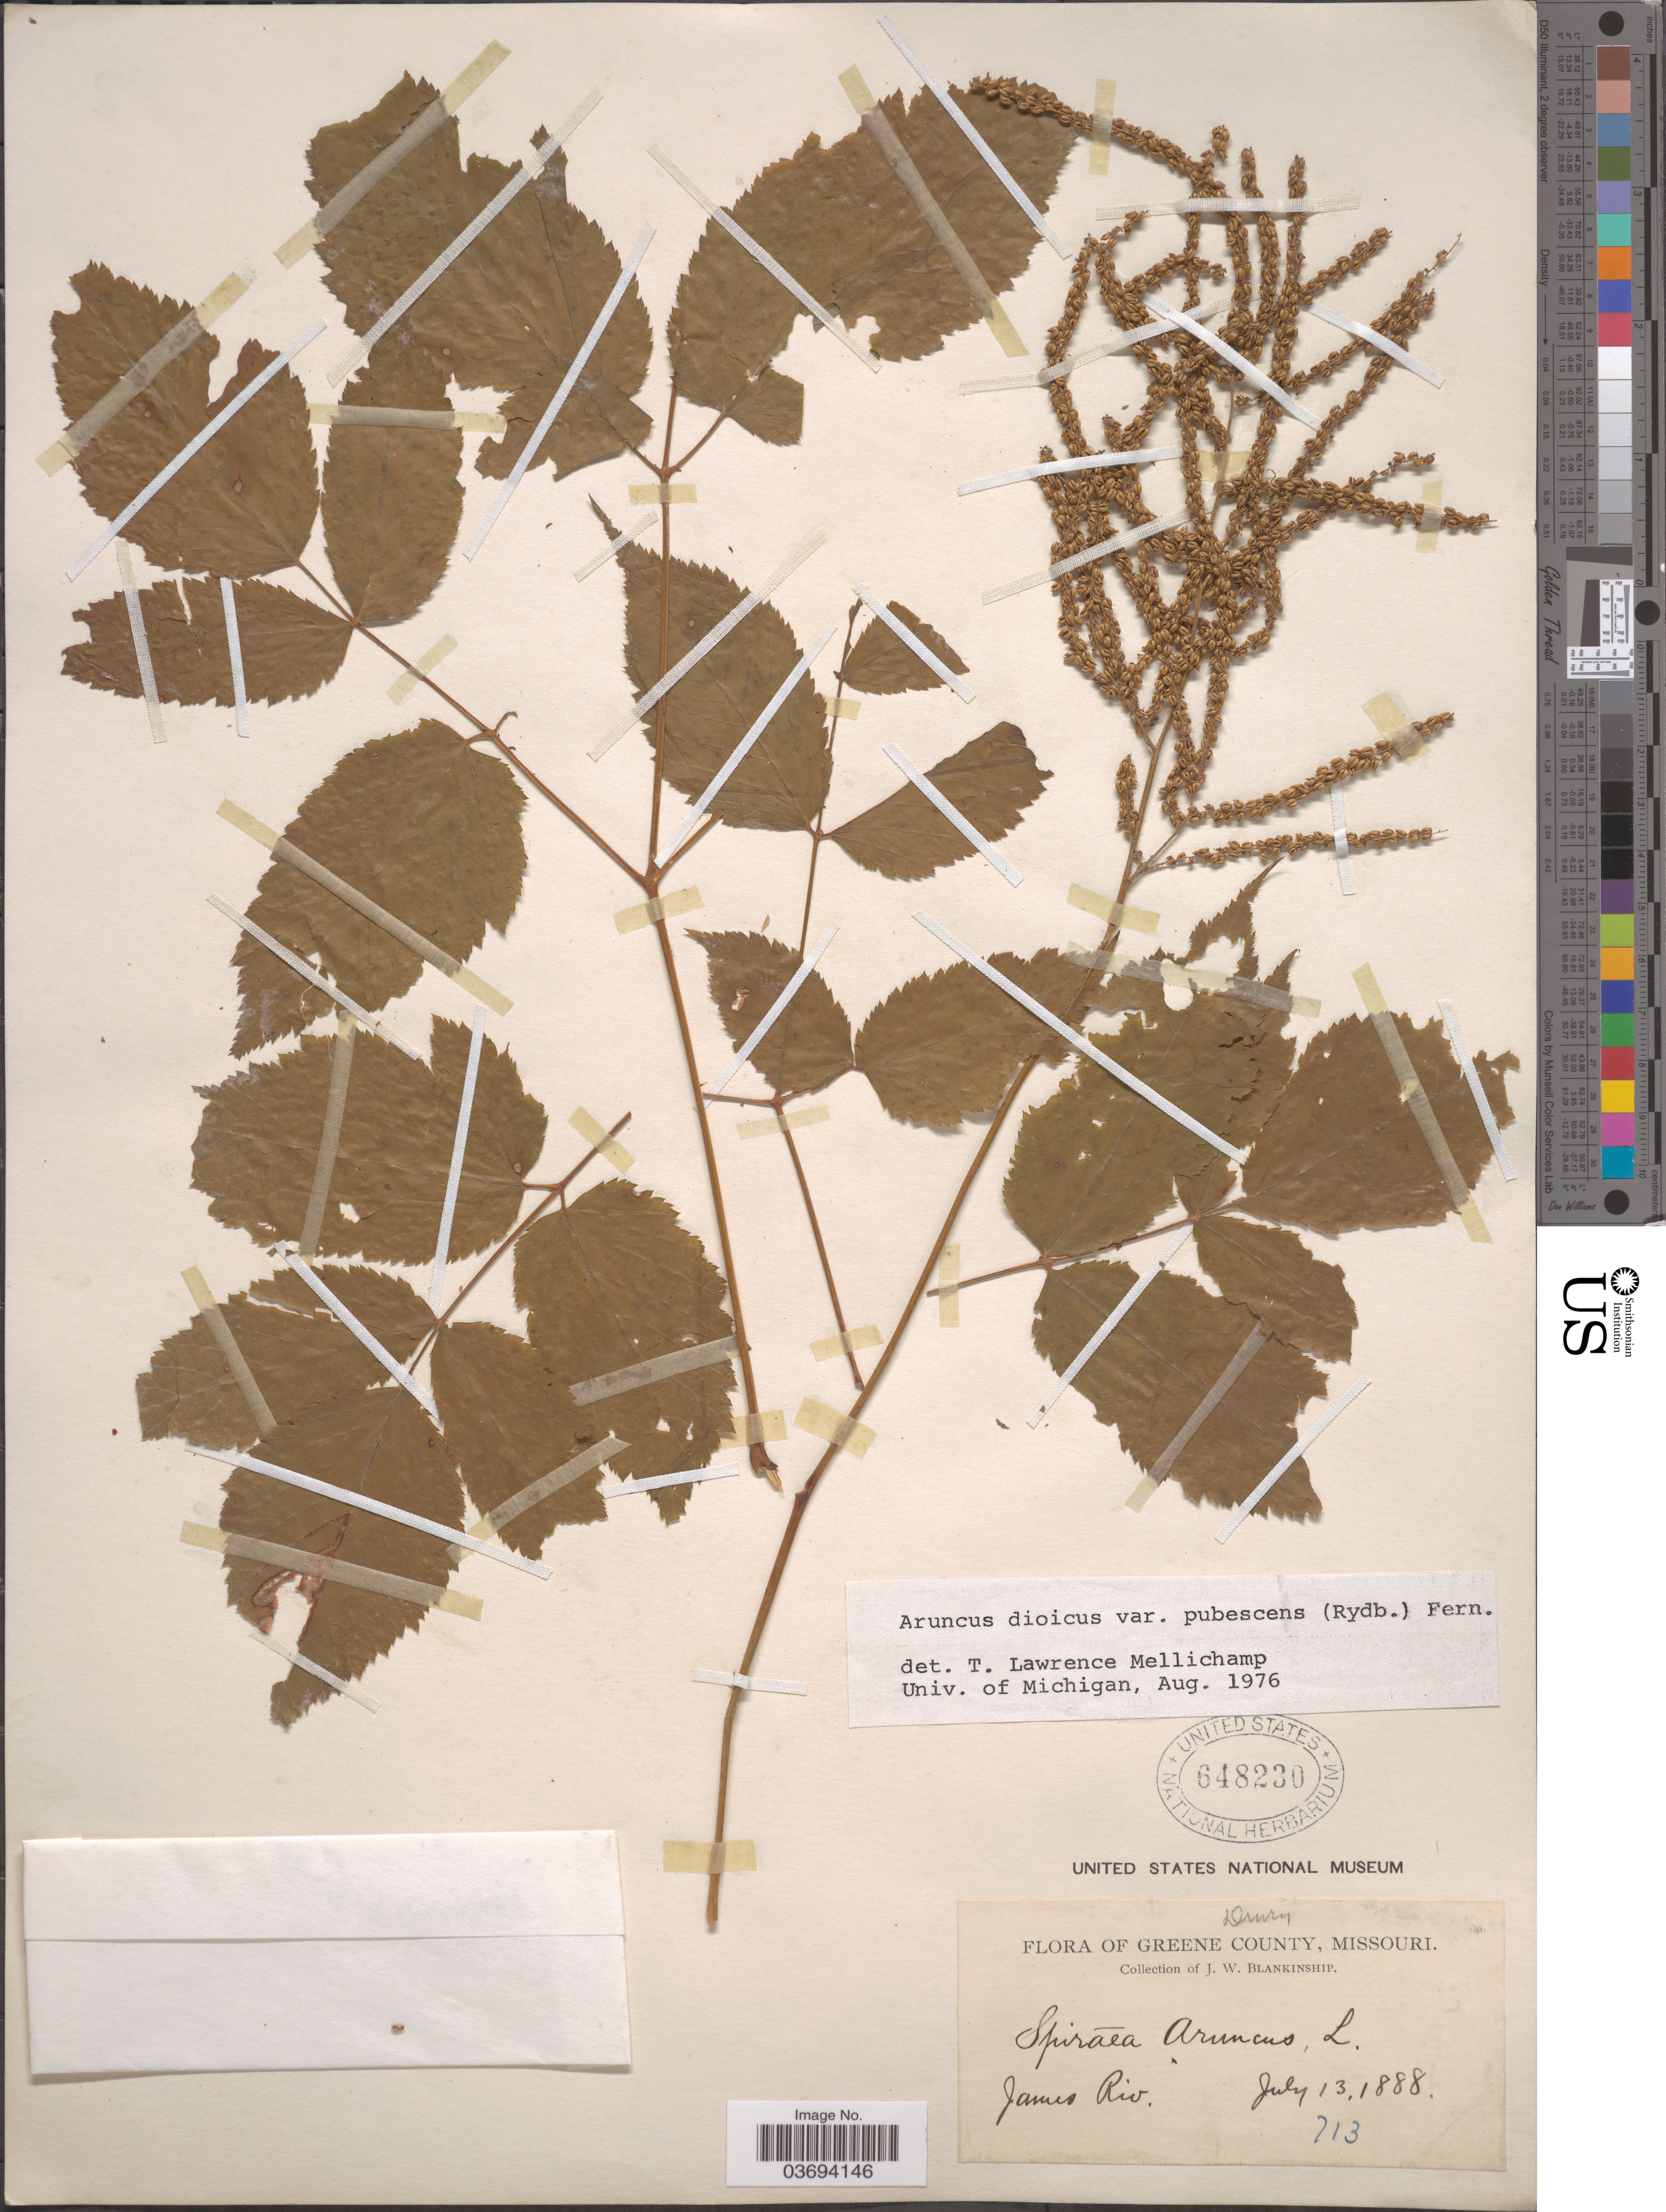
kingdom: Plantae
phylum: Tracheophyta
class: Magnoliopsida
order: Rosales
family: Rosaceae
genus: Aruncus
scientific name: Aruncus dioicus var. pubescens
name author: (Rydb.) Fernald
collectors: J. W. Blankinship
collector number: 213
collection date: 1888-07-13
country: United States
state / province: Missouri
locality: Green County. Drury [unsure placement] James Riv.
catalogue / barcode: US 648230